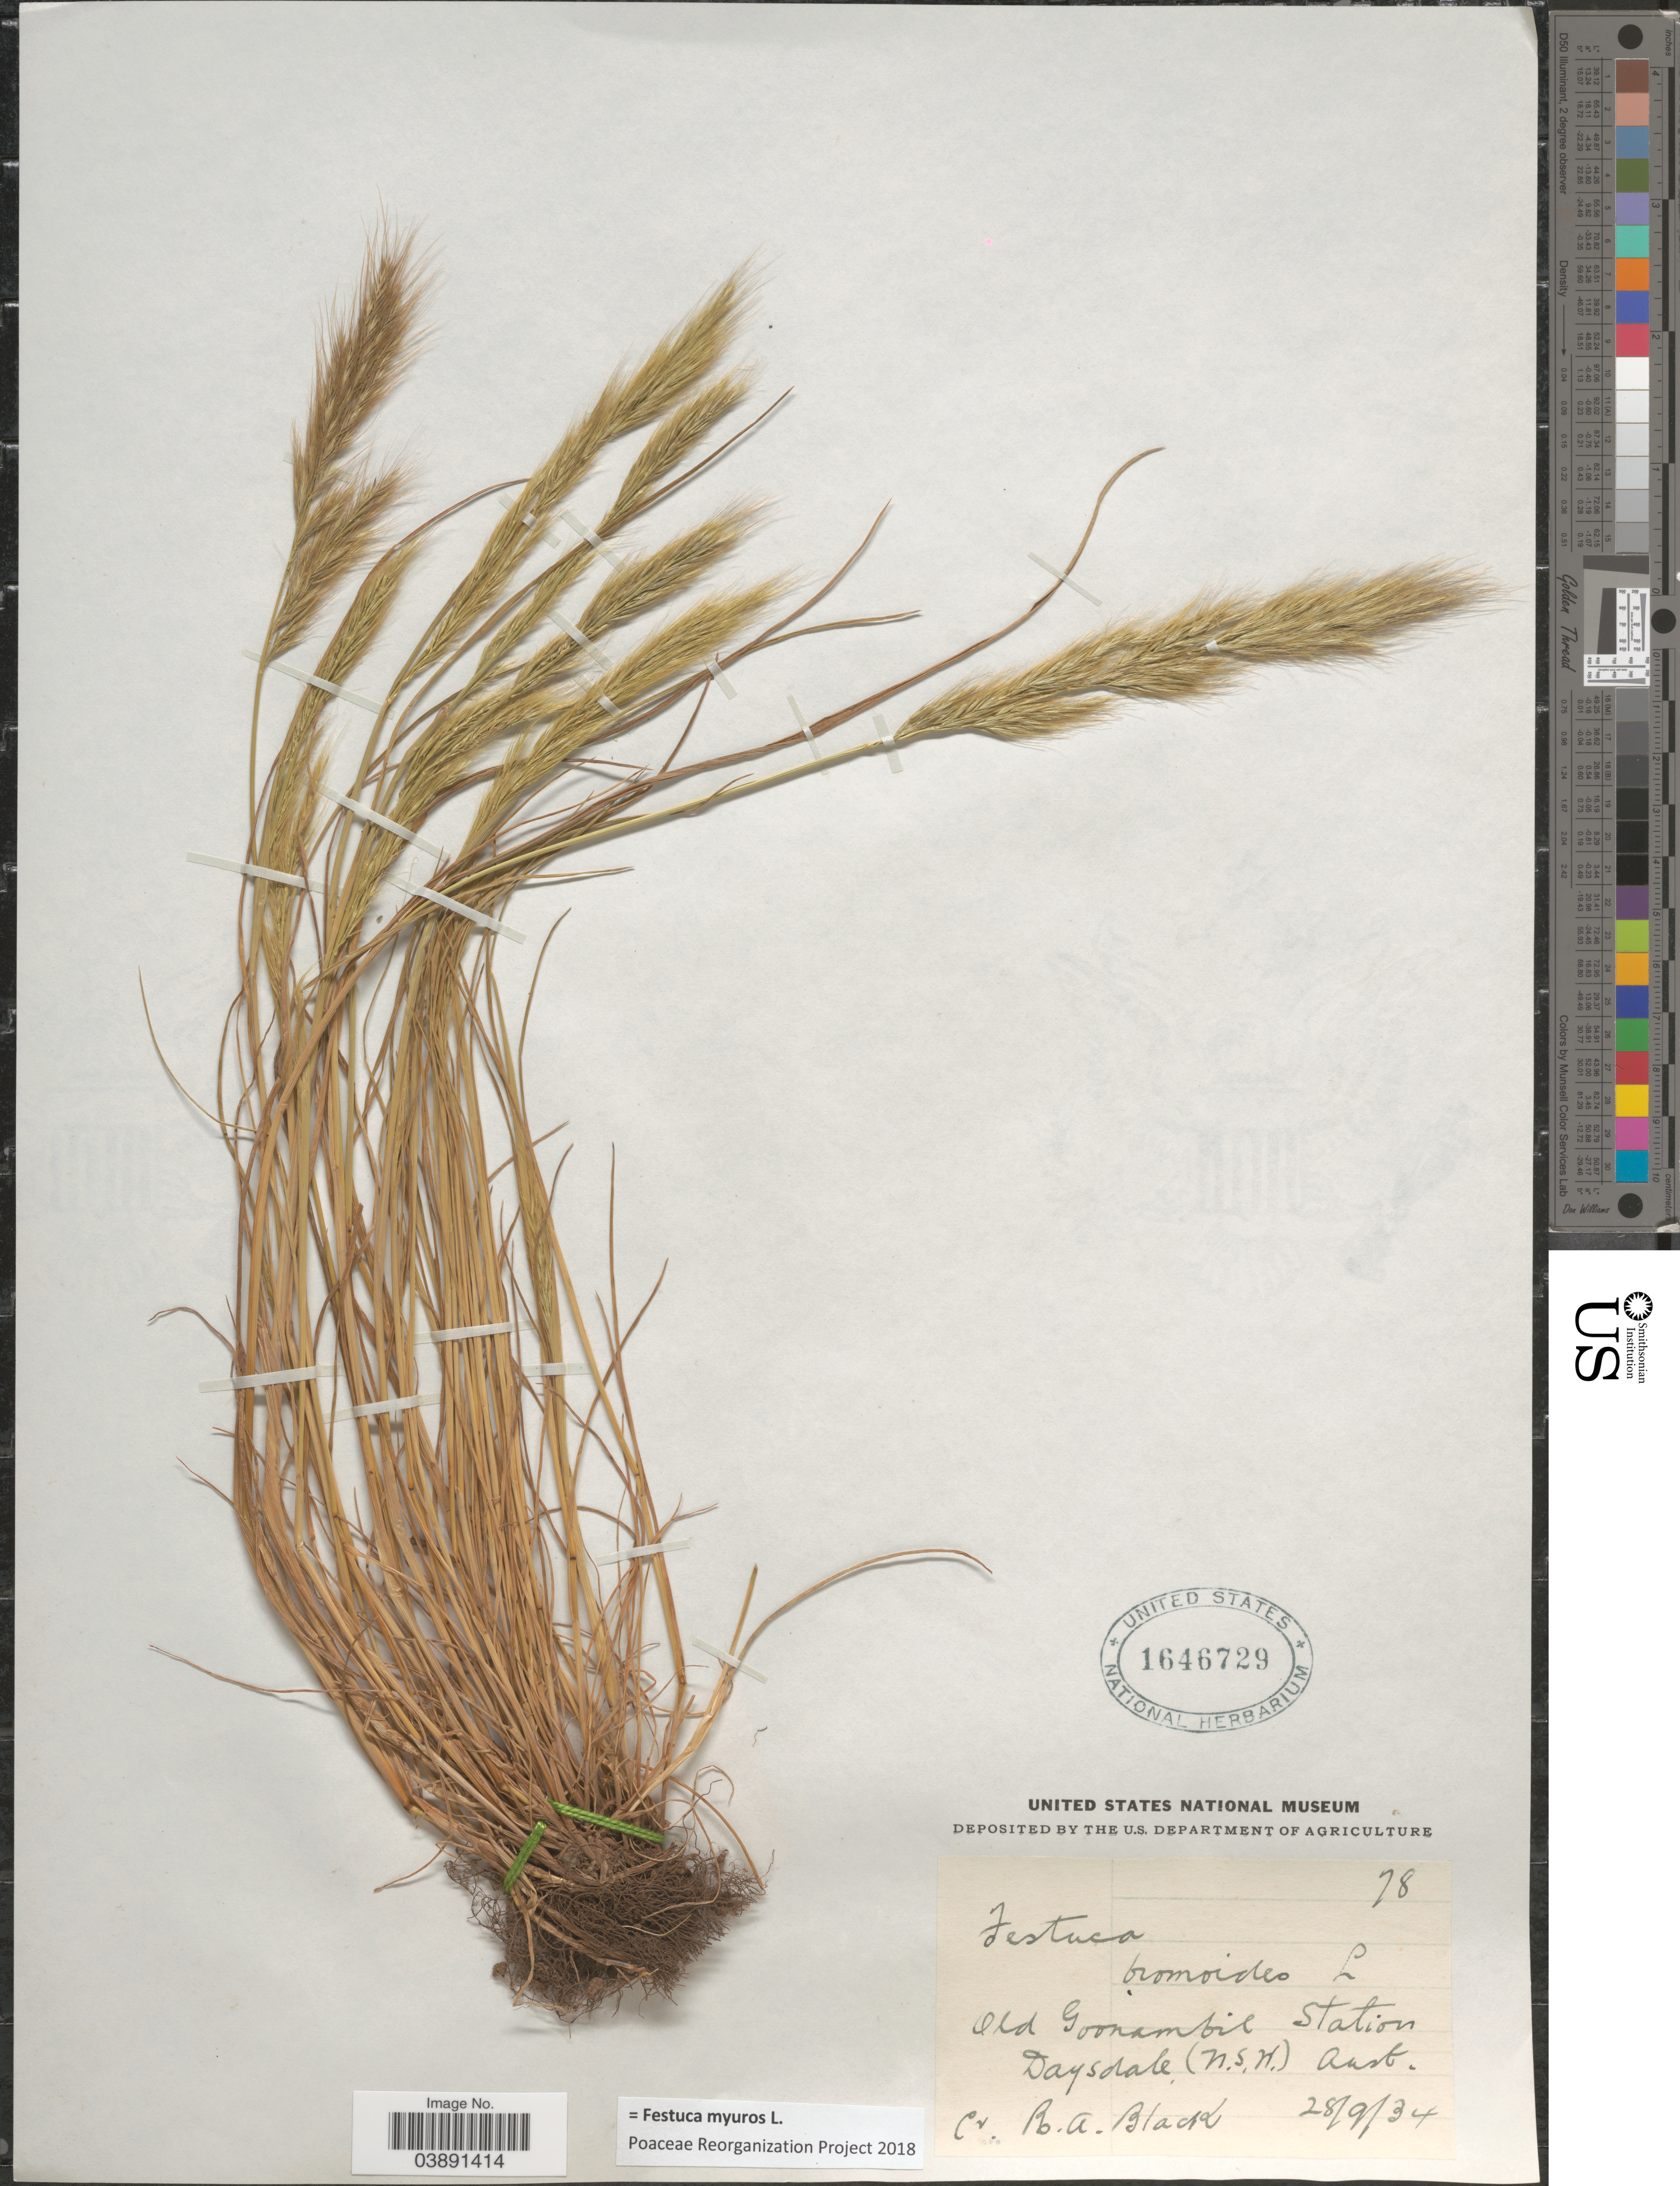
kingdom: Plantae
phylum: Tracheophyta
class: Liliopsida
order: Poales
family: Poaceae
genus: Festuca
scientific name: Festuca myuros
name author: L.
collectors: R. A. Black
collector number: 78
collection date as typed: Transcribed d/m/y: 28/9/34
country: Australia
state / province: New South Wales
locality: Old Goonambil Station. Daysdale.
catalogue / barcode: US 1646729